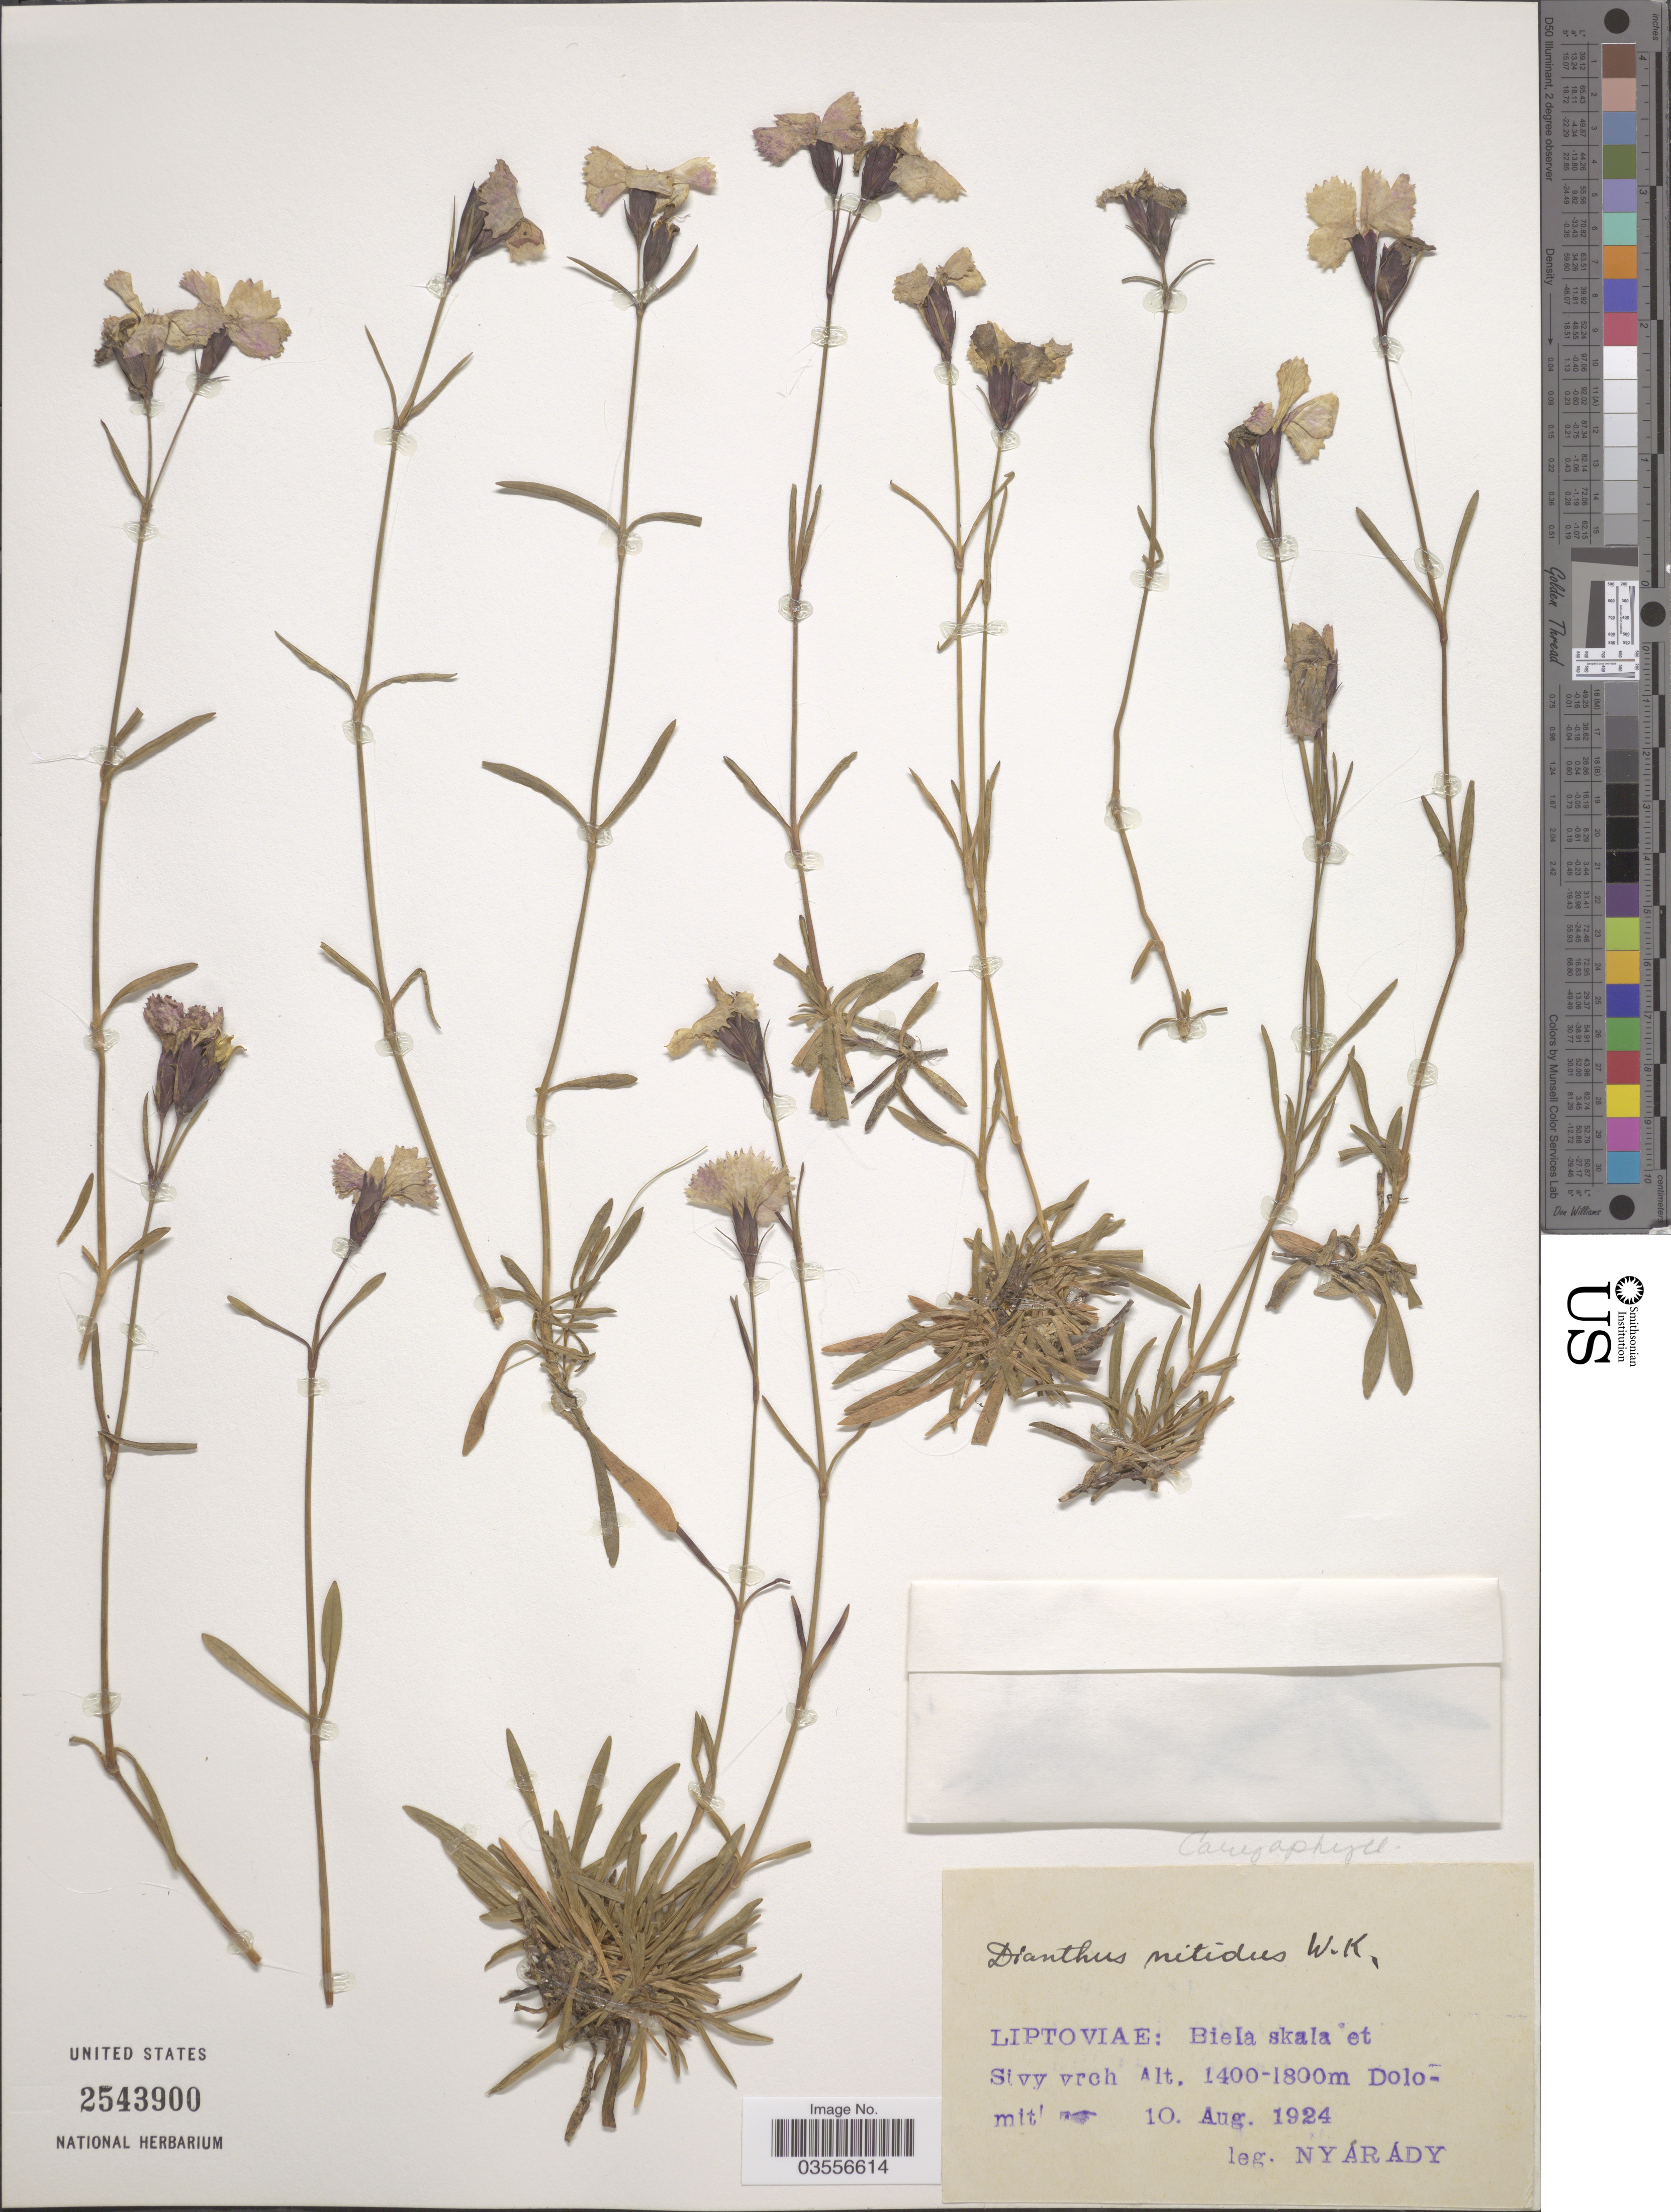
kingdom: Plantae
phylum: Tracheophyta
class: Magnoliopsida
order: Caryophyllales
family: Caryophyllaceae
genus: Dianthus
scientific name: Dianthus nitidus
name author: Waldst. & Kit.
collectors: E. Hyarady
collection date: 1924-08-10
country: Slovakia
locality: Liptoviae: Biela skala et Sivy vrch Dolomit.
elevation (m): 1400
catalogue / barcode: US 2543900